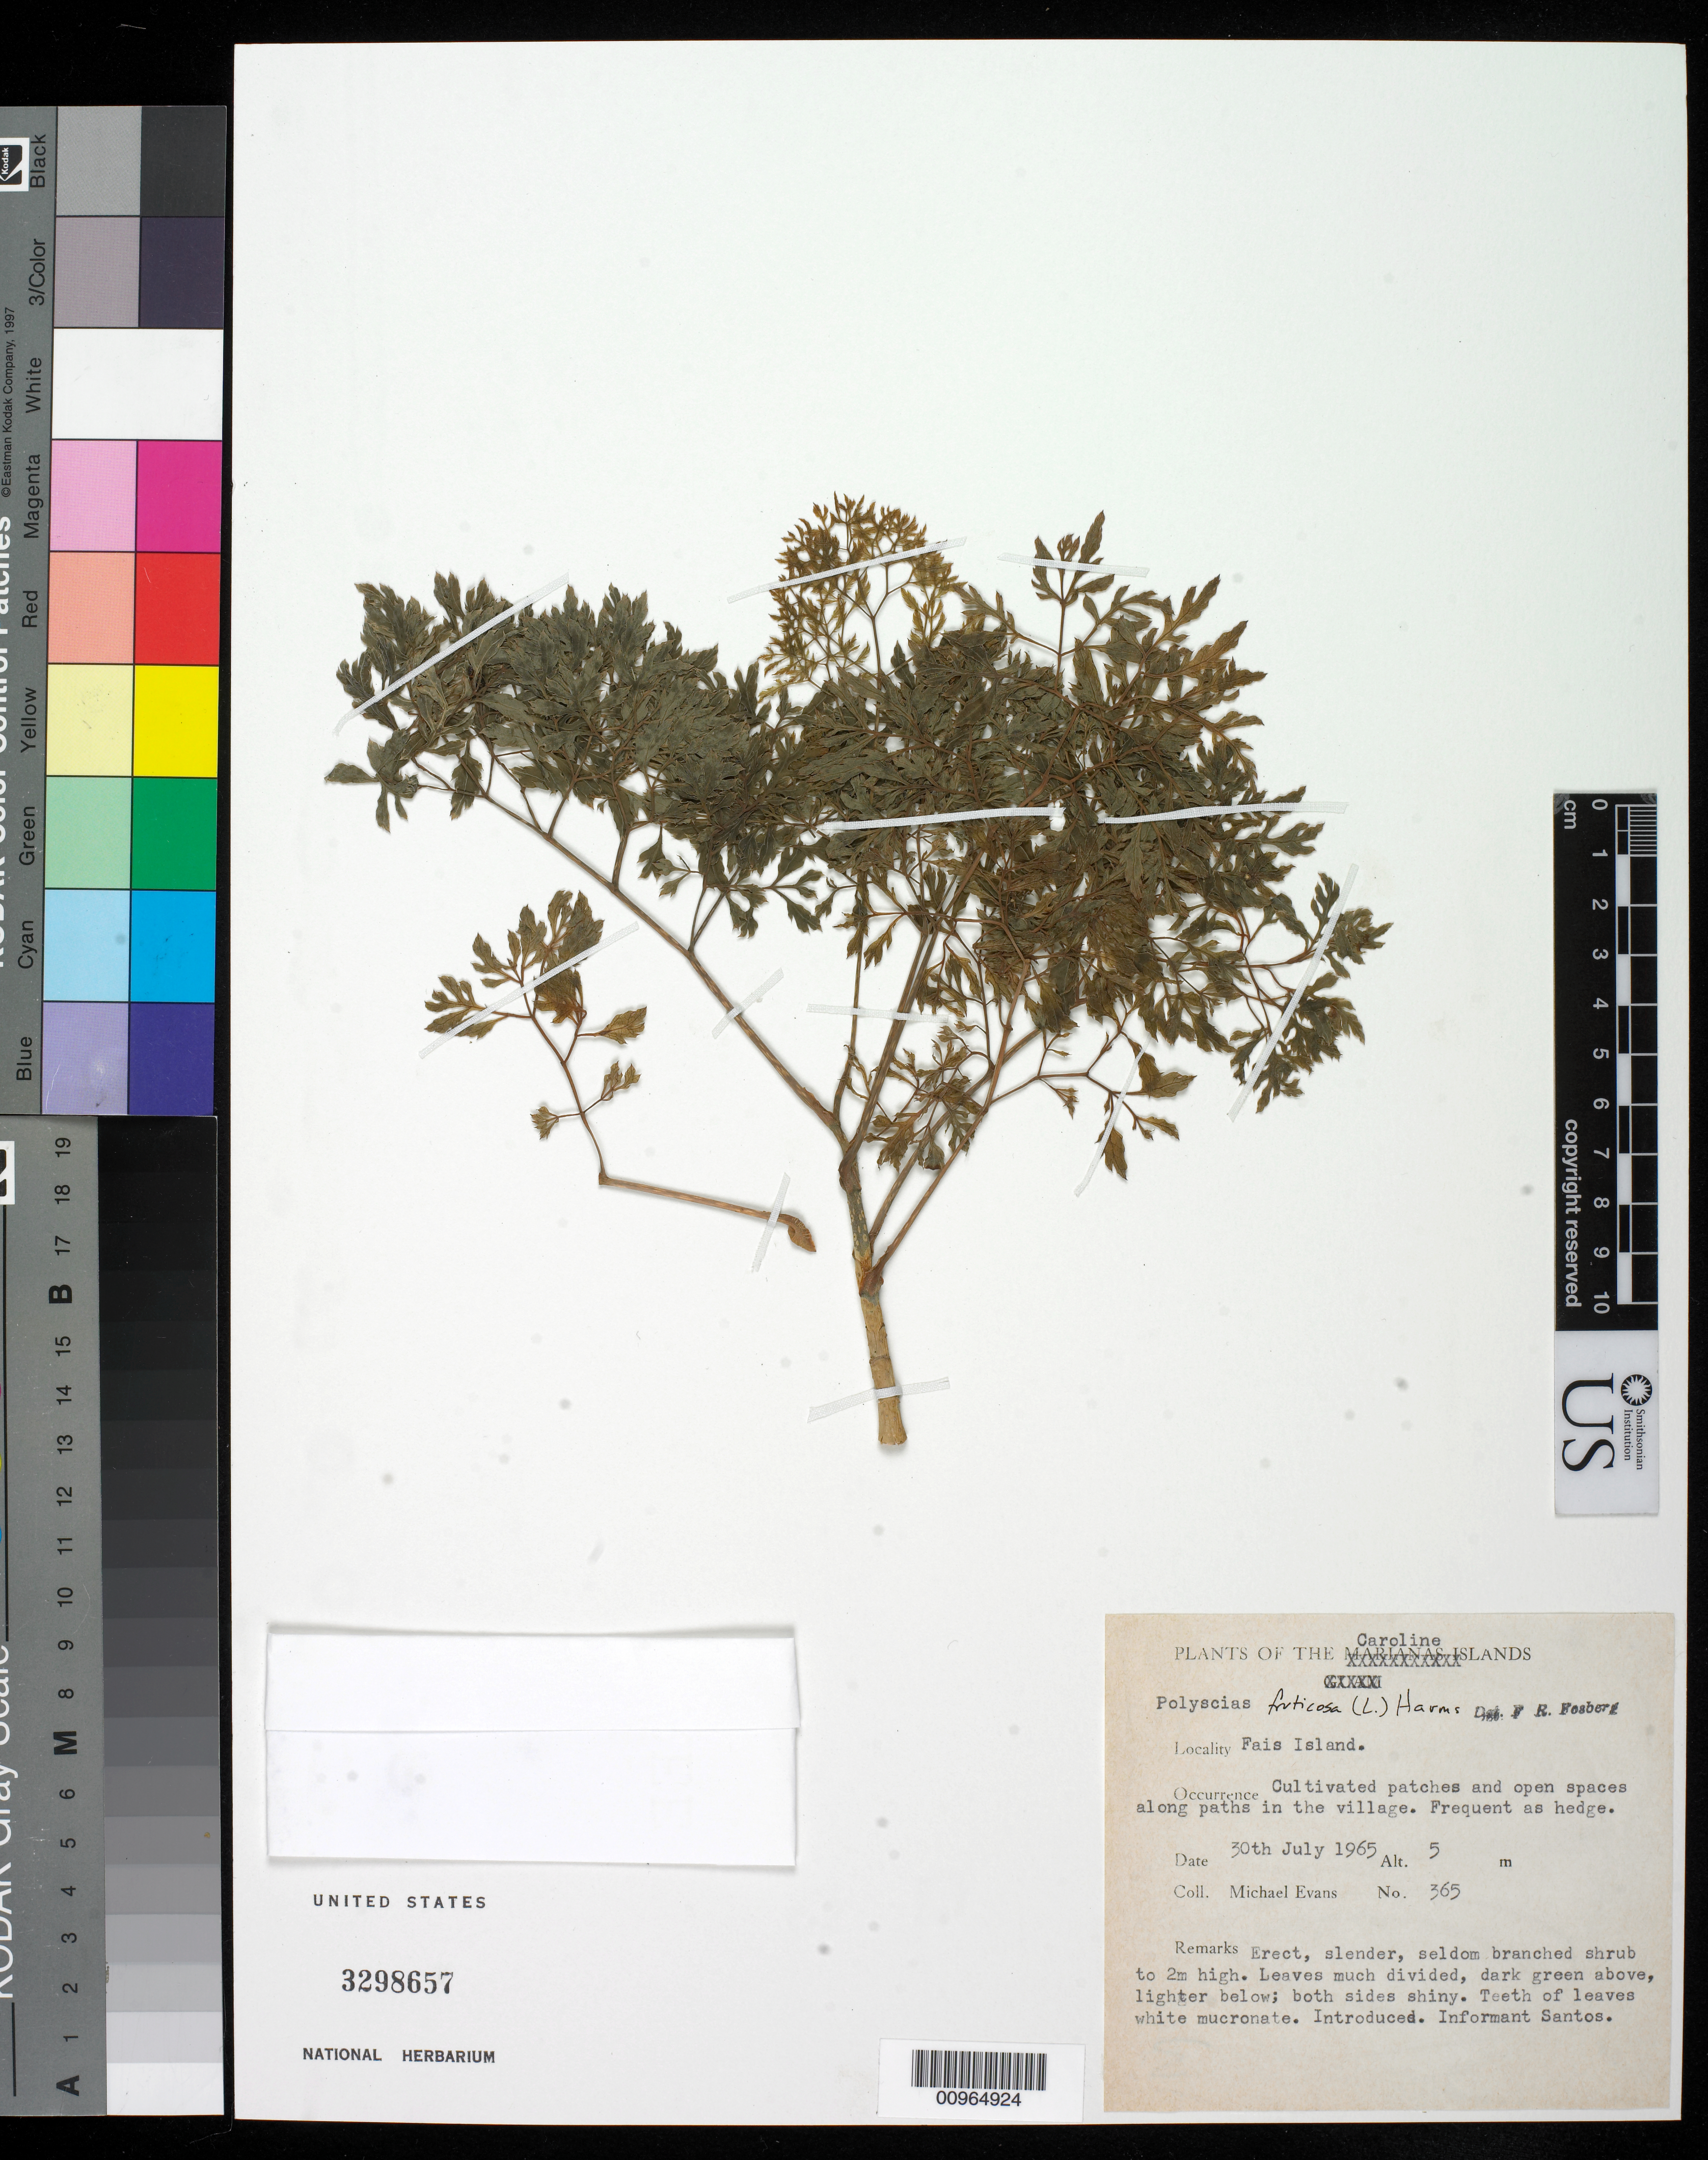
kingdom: Plantae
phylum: Tracheophyta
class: Magnoliopsida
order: Apiales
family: Araliaceae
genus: Polyscias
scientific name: Polyscias fruticosa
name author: (L.) Harms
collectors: M. Evans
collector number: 365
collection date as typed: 30 Jul 1965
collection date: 1965-07-30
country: Micronesia, Federated States of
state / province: Yap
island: Fais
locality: Cultivated patches and open spaces along paths in the village. Frequent as hedge.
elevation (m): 5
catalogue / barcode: US 3298657